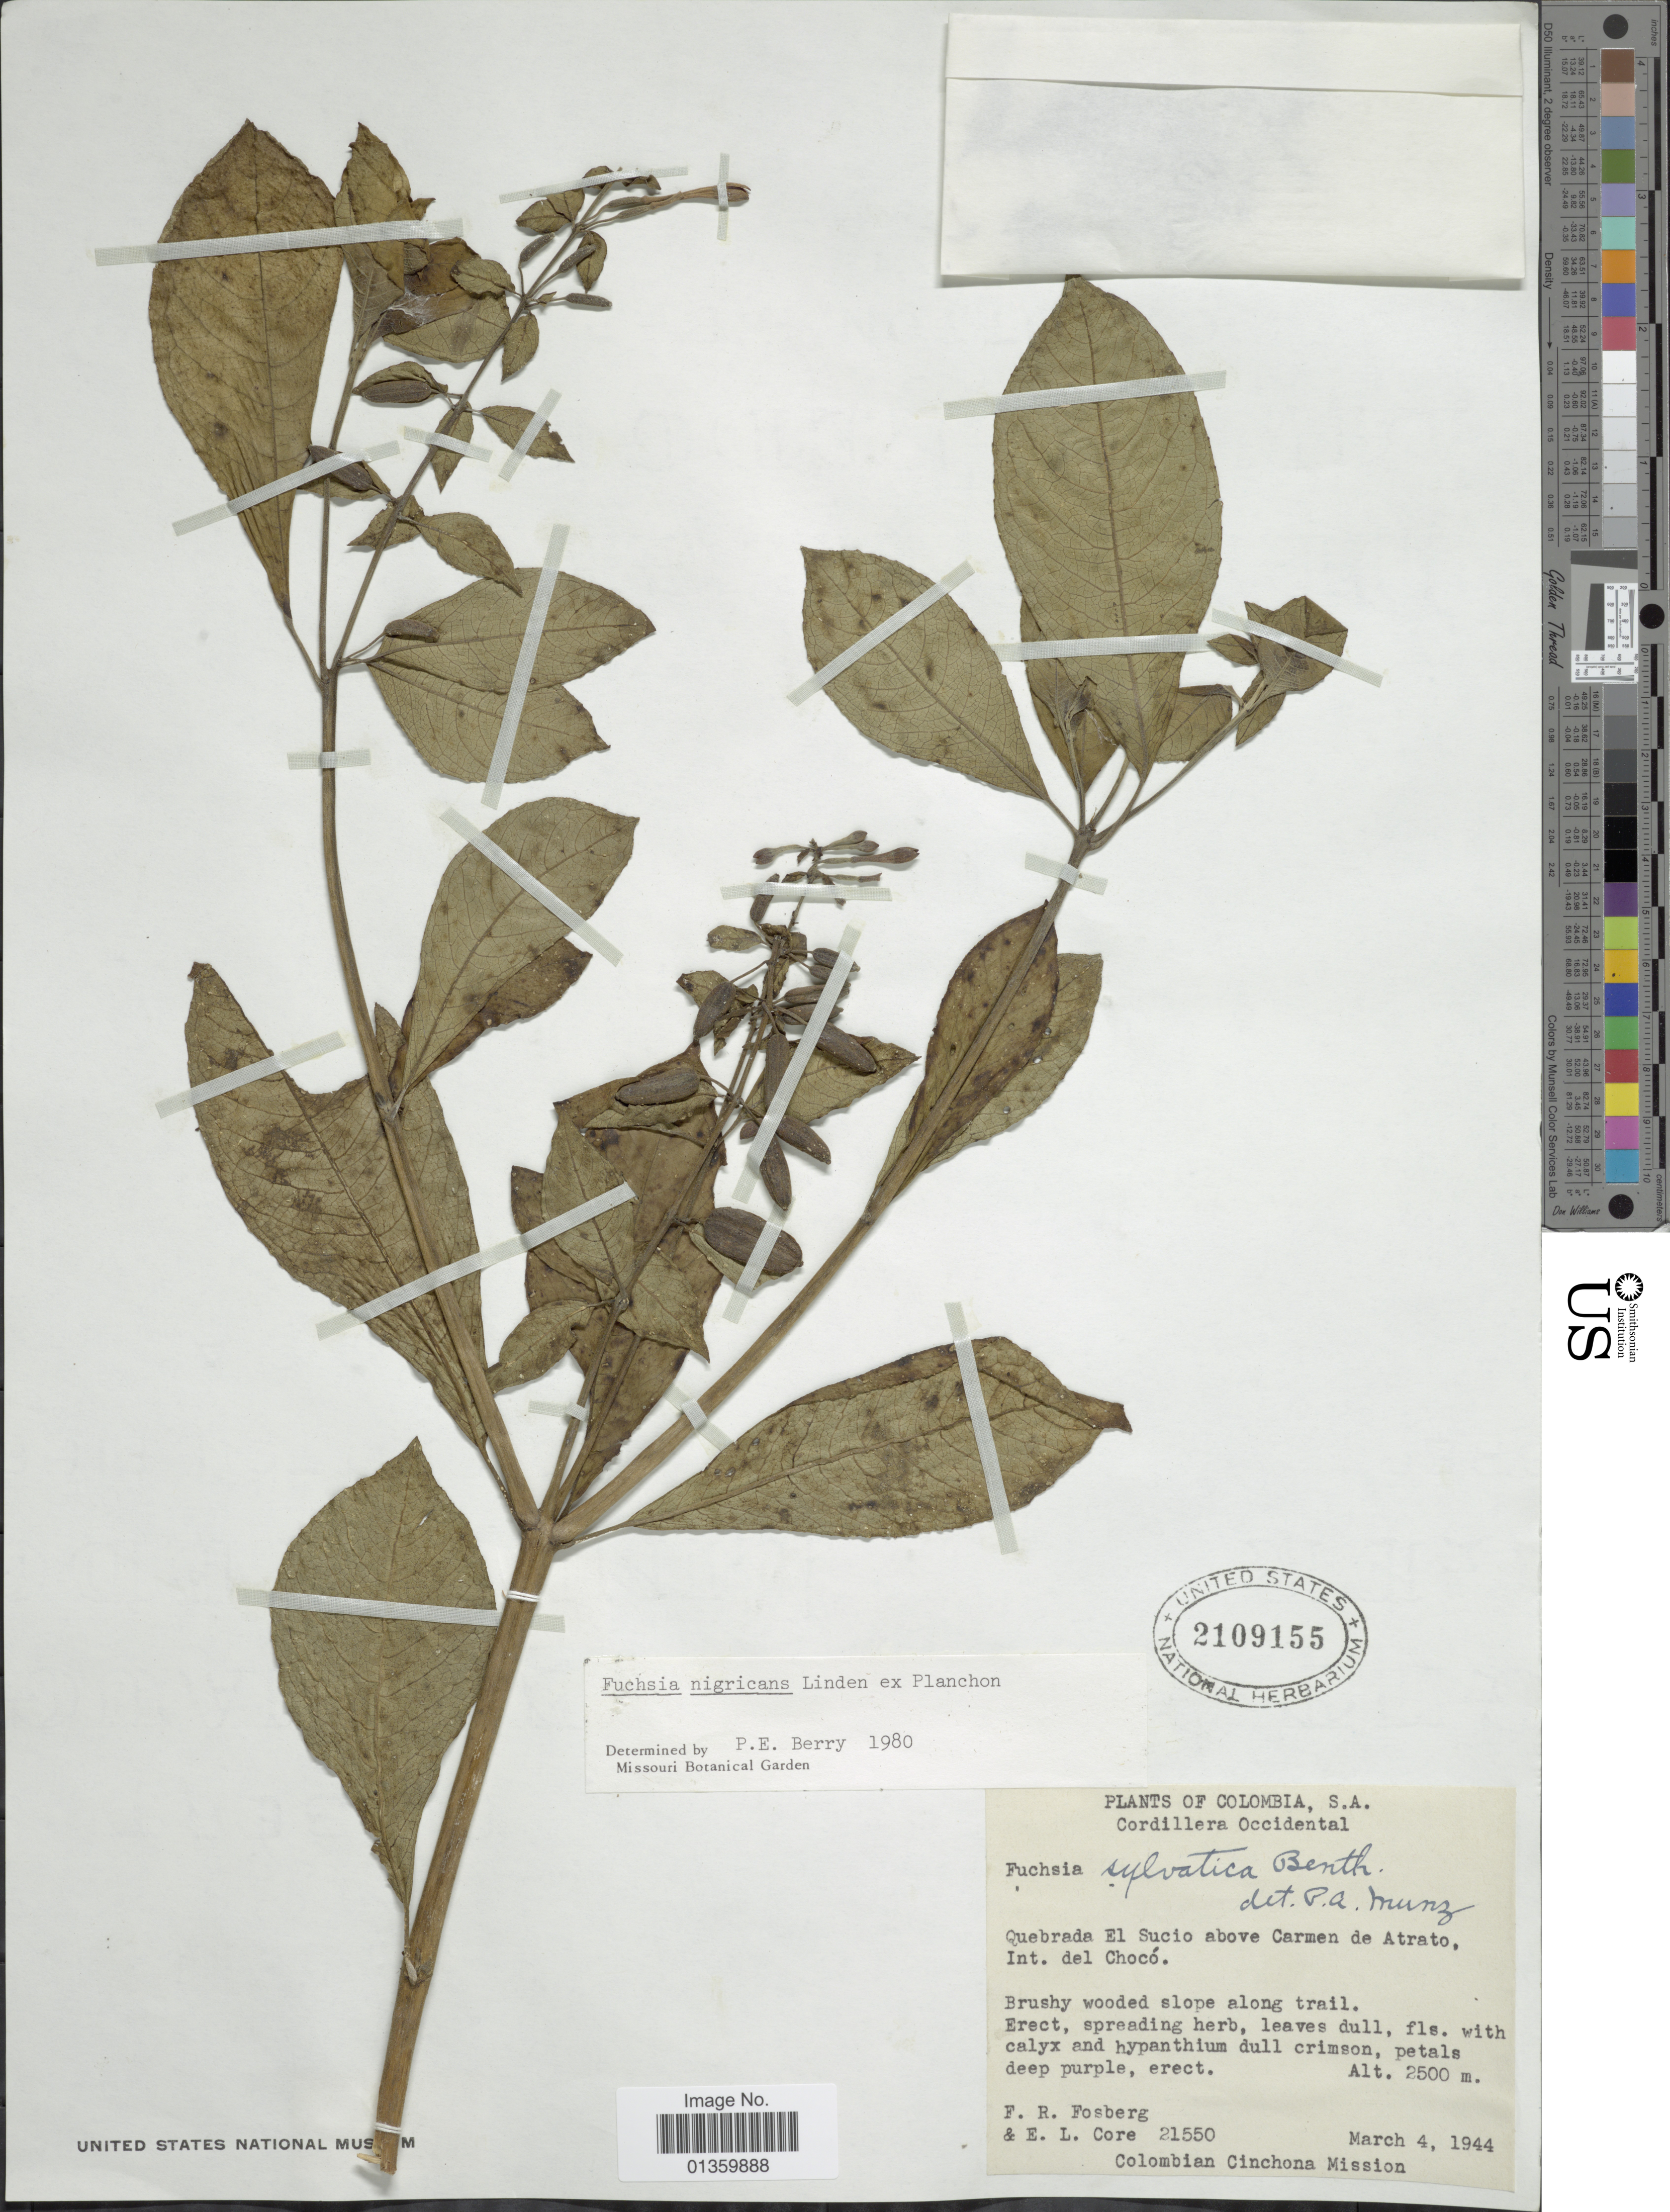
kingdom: Plantae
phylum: Tracheophyta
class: Magnoliopsida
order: Myrtales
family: Onagraceae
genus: Fuchsia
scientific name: Fuchsia nigricans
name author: Linden ex Planch.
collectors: F. R. Fosberg & E. L. Core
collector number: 21550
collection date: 1944-03-04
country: Colombia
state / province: Chocó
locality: Cordillera Occidental. Quebrada El Sucio above Carmen de Atrato, Int. del Chocó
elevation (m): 2500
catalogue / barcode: US 2109155